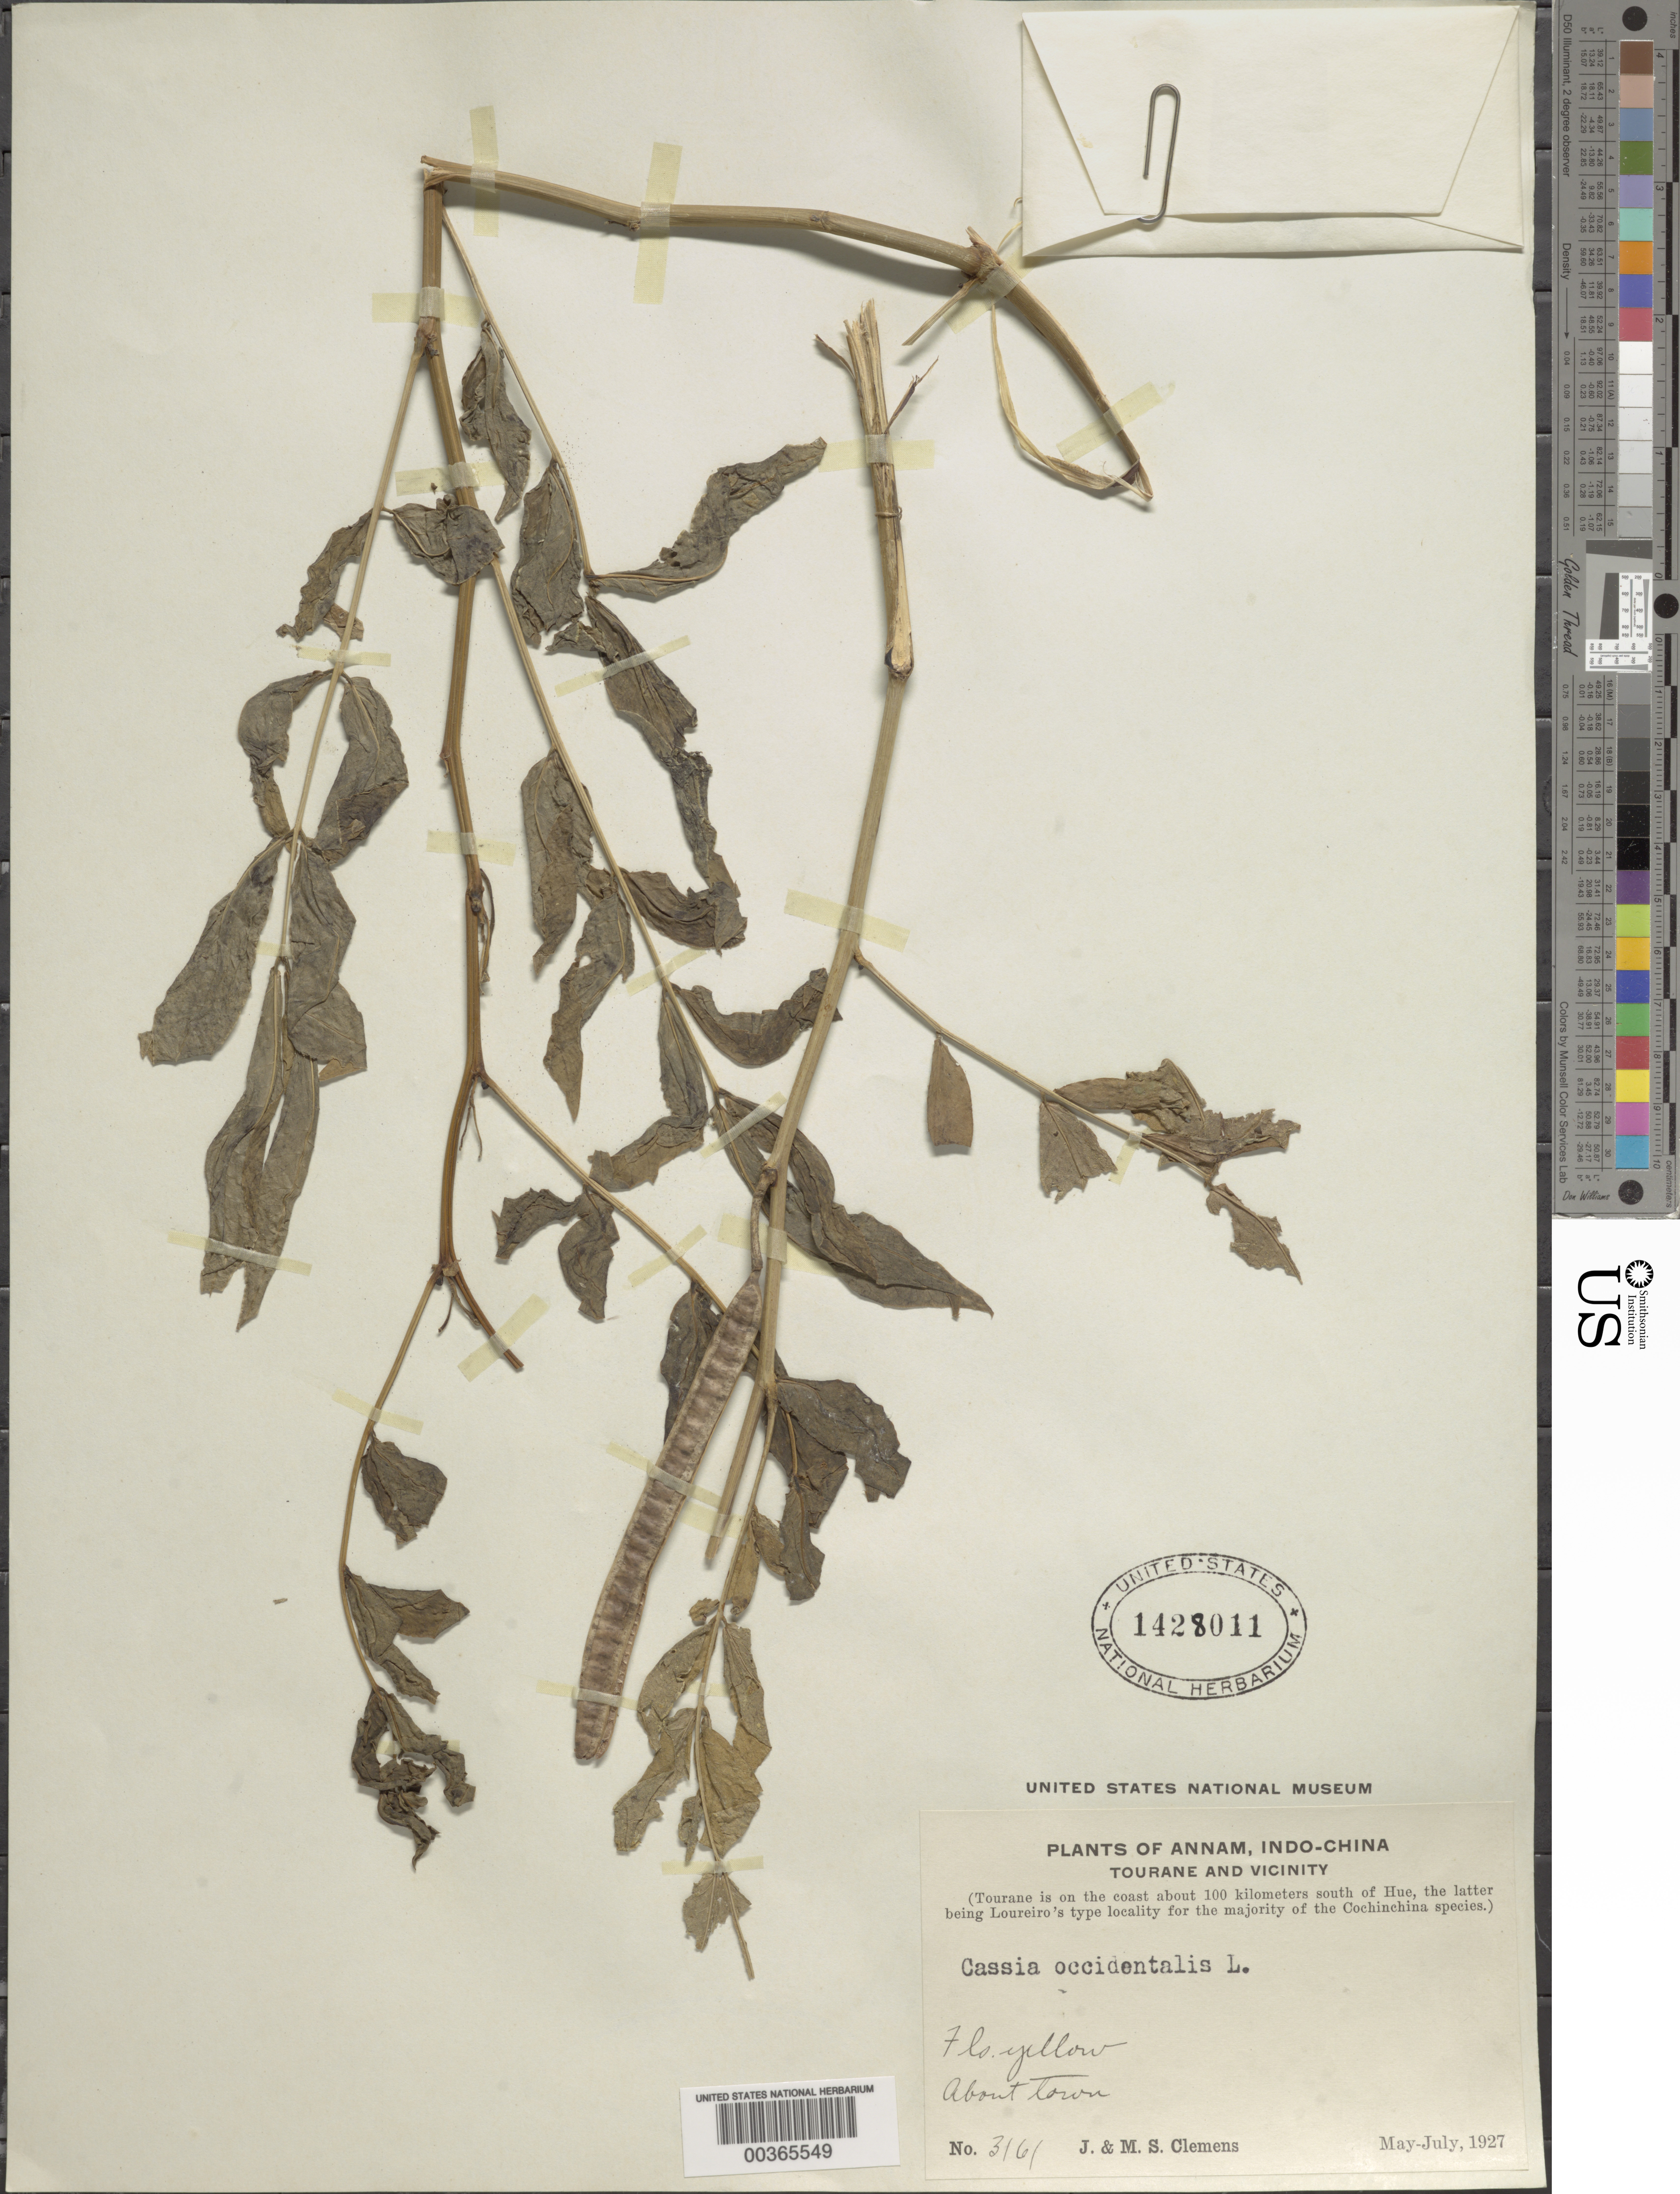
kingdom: Plantae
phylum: Tracheophyta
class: Magnoliopsida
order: Fabales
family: Fabaceae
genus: Senna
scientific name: Senna occidentalis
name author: (L.) Link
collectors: J. Clemens & M. S. Clemens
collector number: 3161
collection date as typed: May 1927 to -- Jul 1927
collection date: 1927-05/1927-07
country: Vietnam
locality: Tourane and vicinity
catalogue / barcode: US 1428011